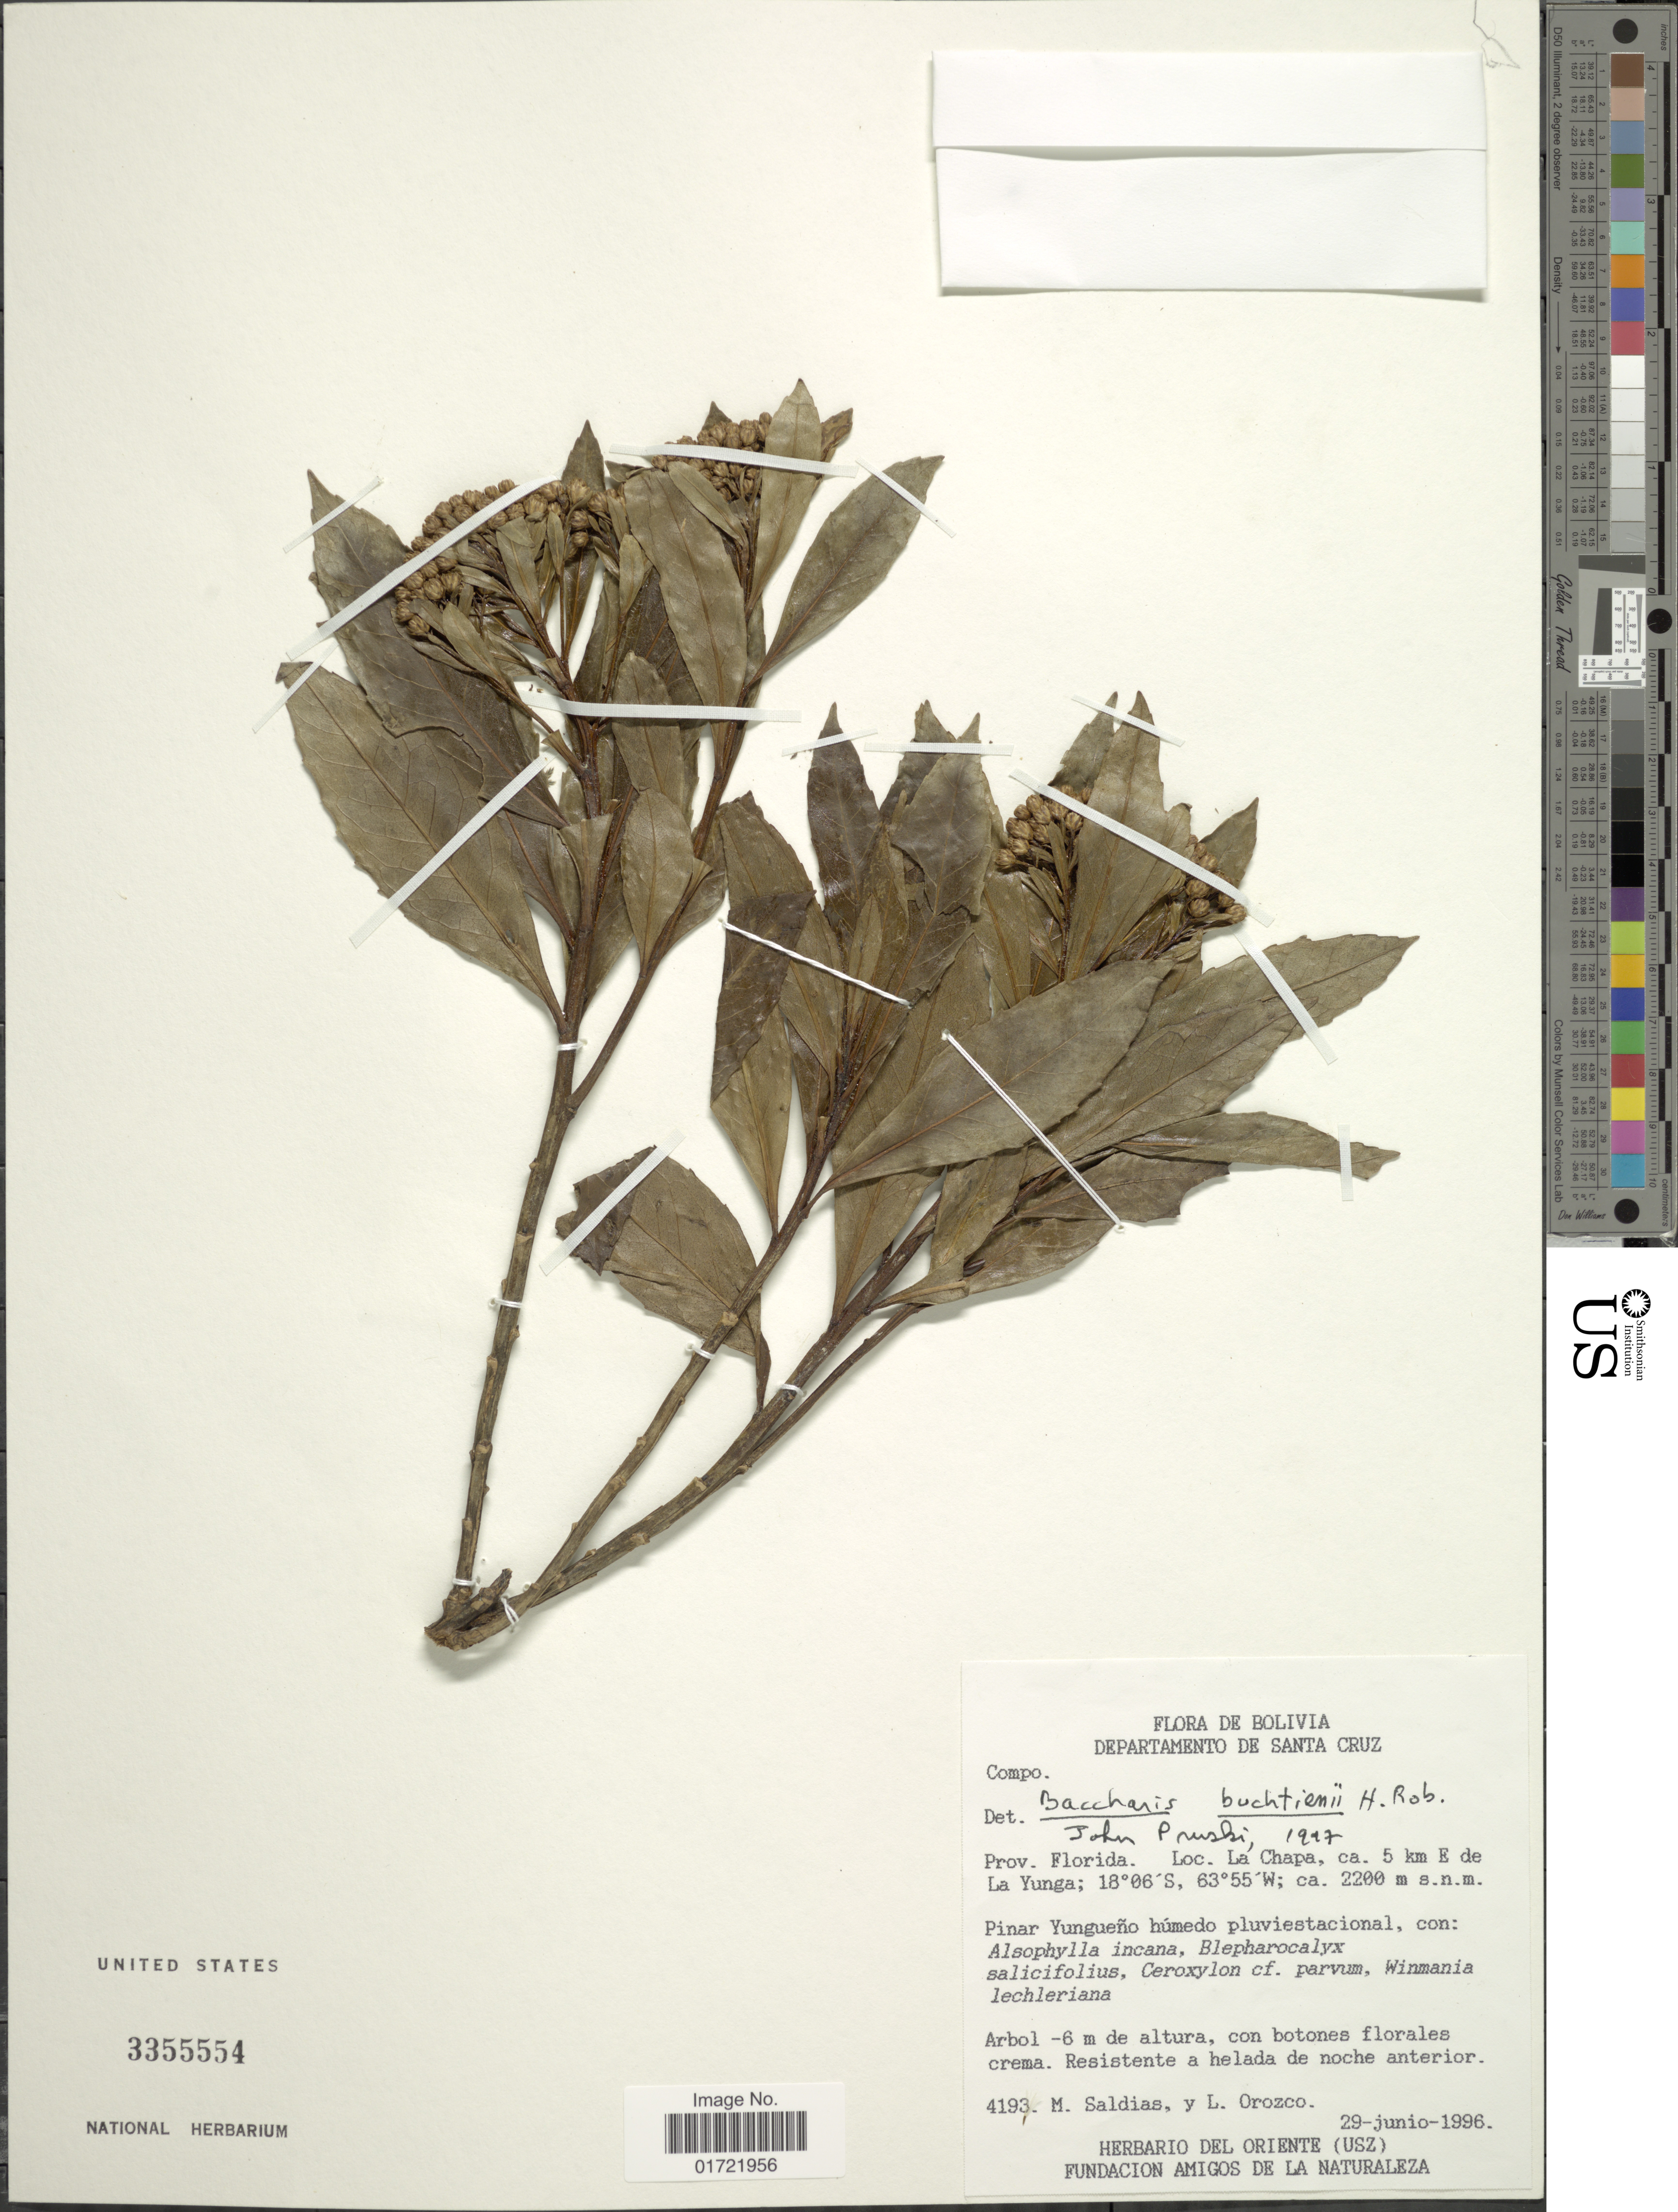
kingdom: Plantae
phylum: Tracheophyta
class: Magnoliopsida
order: Asterales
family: Asteraceae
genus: Baccharis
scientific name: Baccharis buchtienii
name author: H. Rob.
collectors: M. Saldias & L. Orozco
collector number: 4193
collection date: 1996-06-29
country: Bolivia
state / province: Santa Cruz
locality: Prov. Florida. La Chapa, ca. 5 km E de La Yunga.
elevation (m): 2200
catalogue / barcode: US 3355554